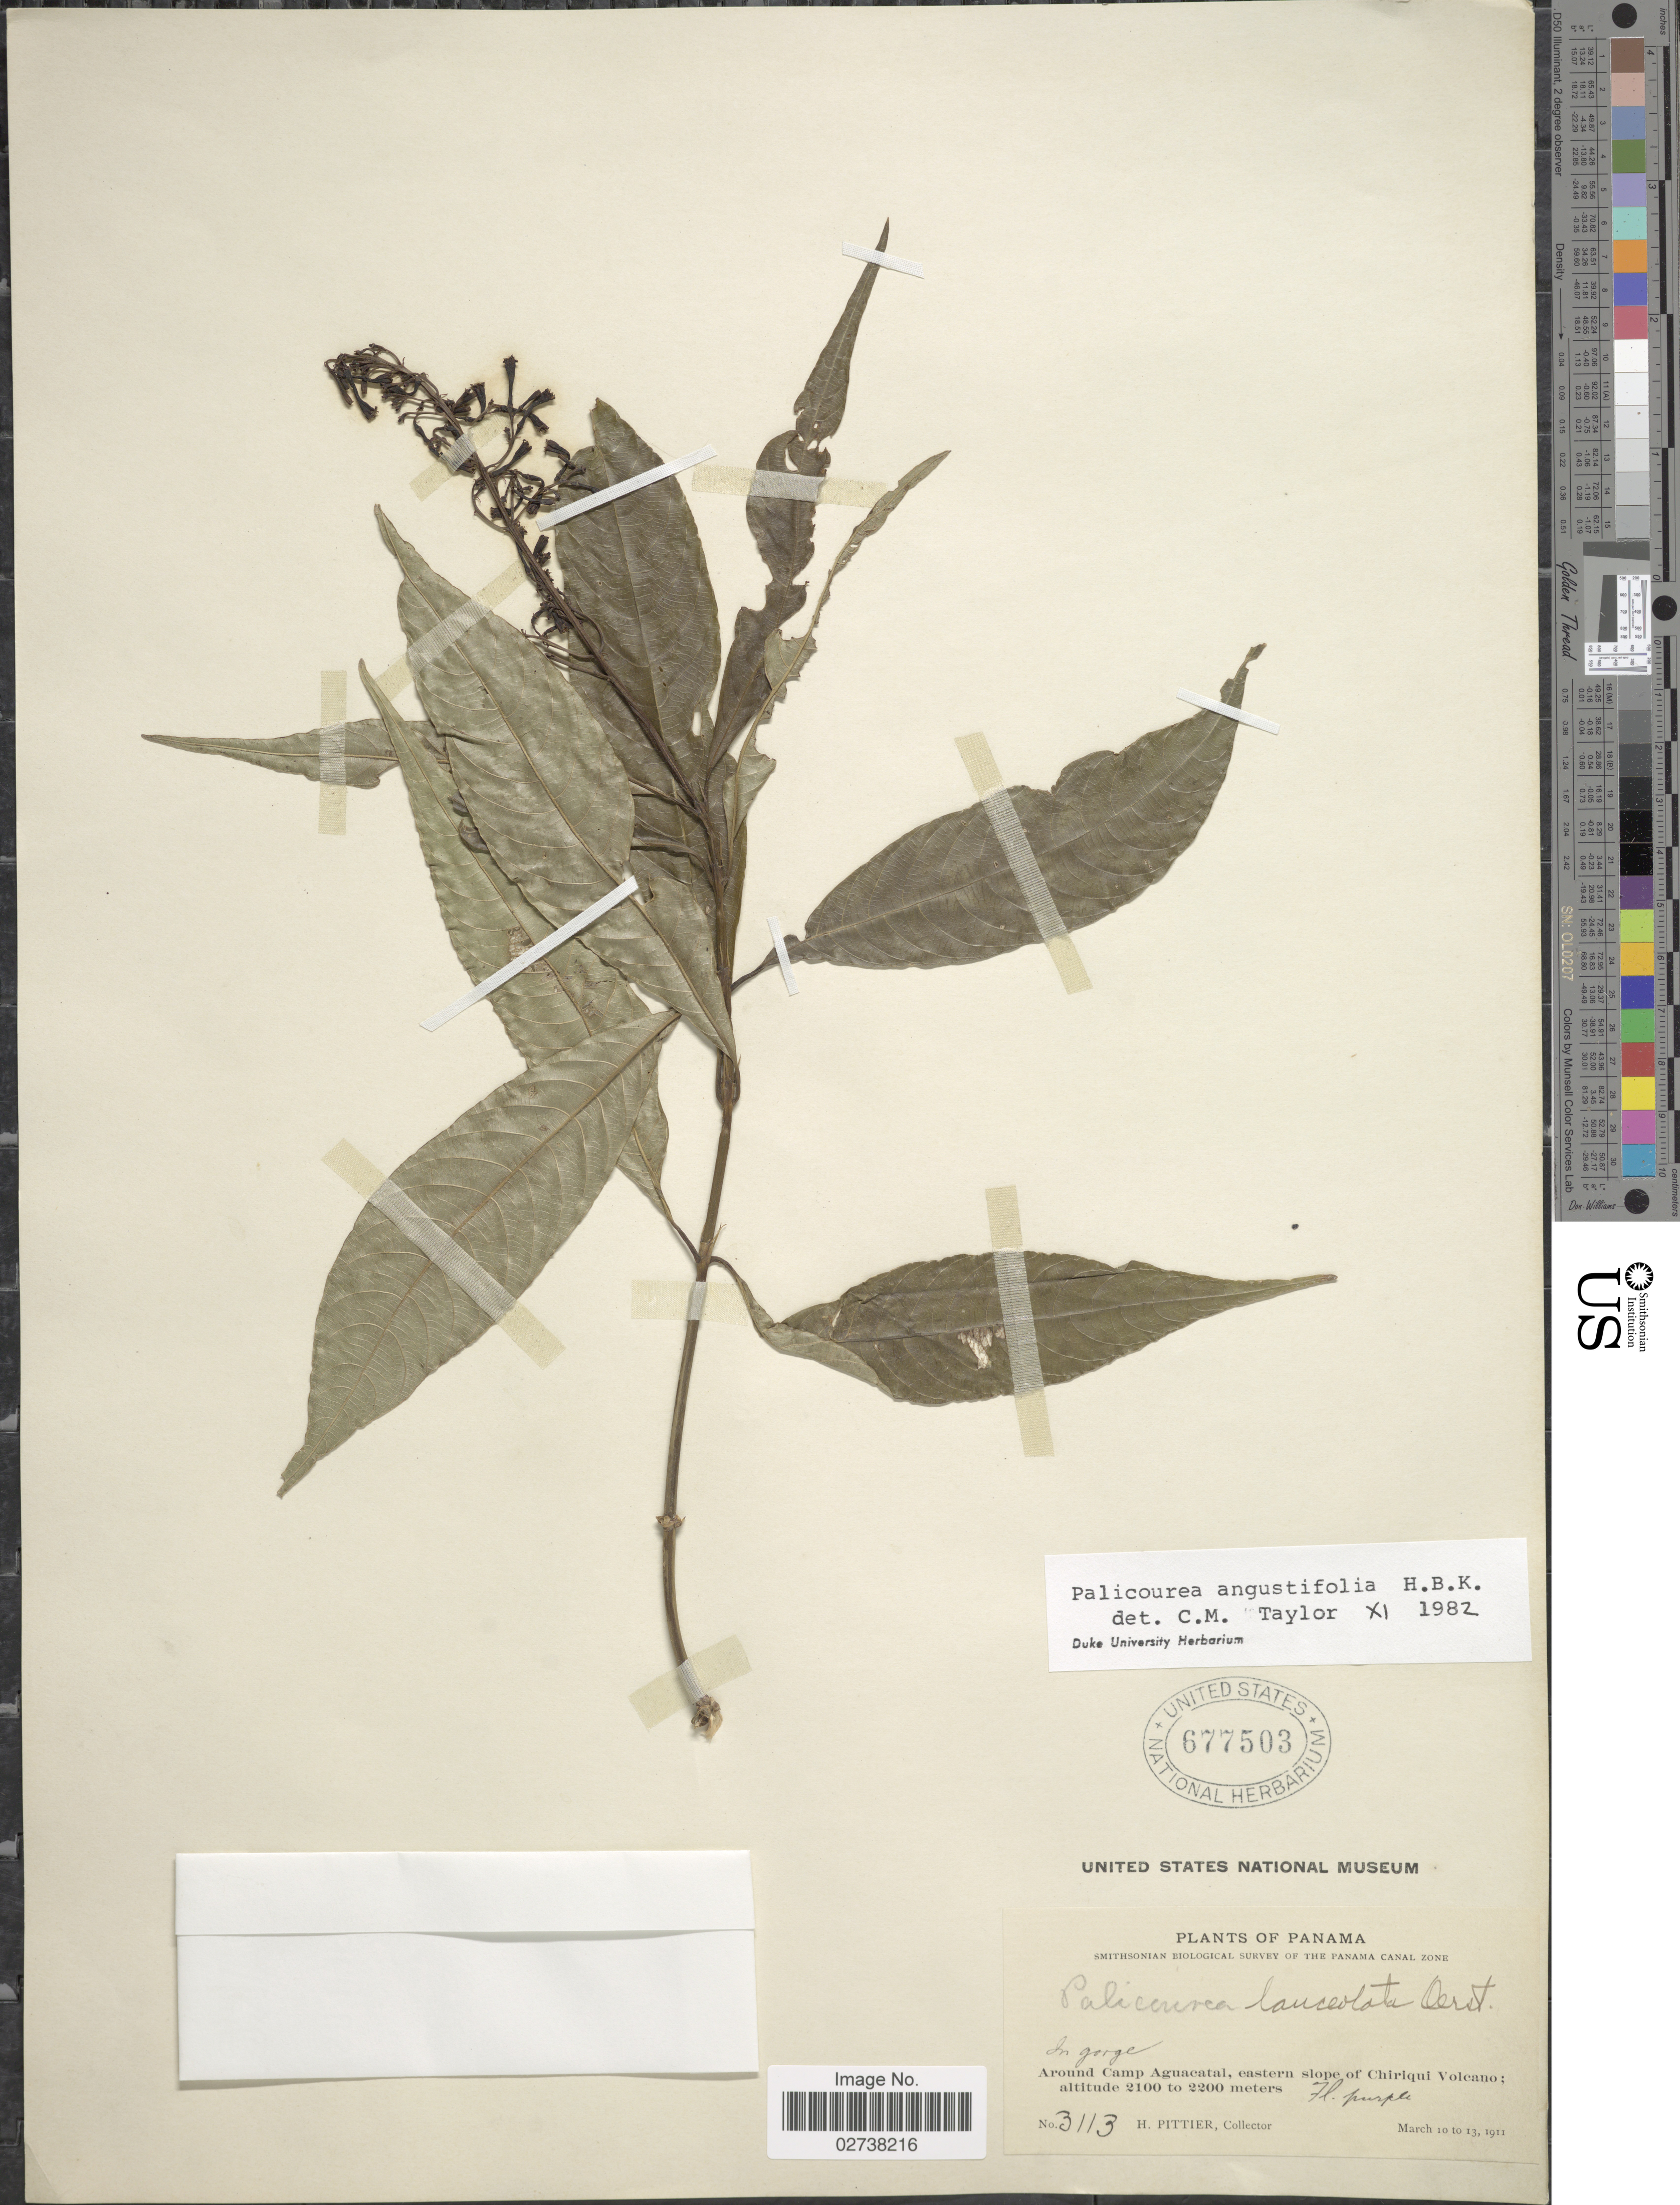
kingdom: Plantae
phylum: Tracheophyta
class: Magnoliopsida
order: Gentianales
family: Rubiaceae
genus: Palicourea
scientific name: Palicourea angustifolia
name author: Kunth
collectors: H. F. Pittier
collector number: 3113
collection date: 1911-03-10/1911-03-13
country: Panama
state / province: Chiriqui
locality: In gorge, around Camp Aguacatal, eastern slope of Chiriqui Volcano, Panama Canal Zone [unsure placement]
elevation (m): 2100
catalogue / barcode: US 677503